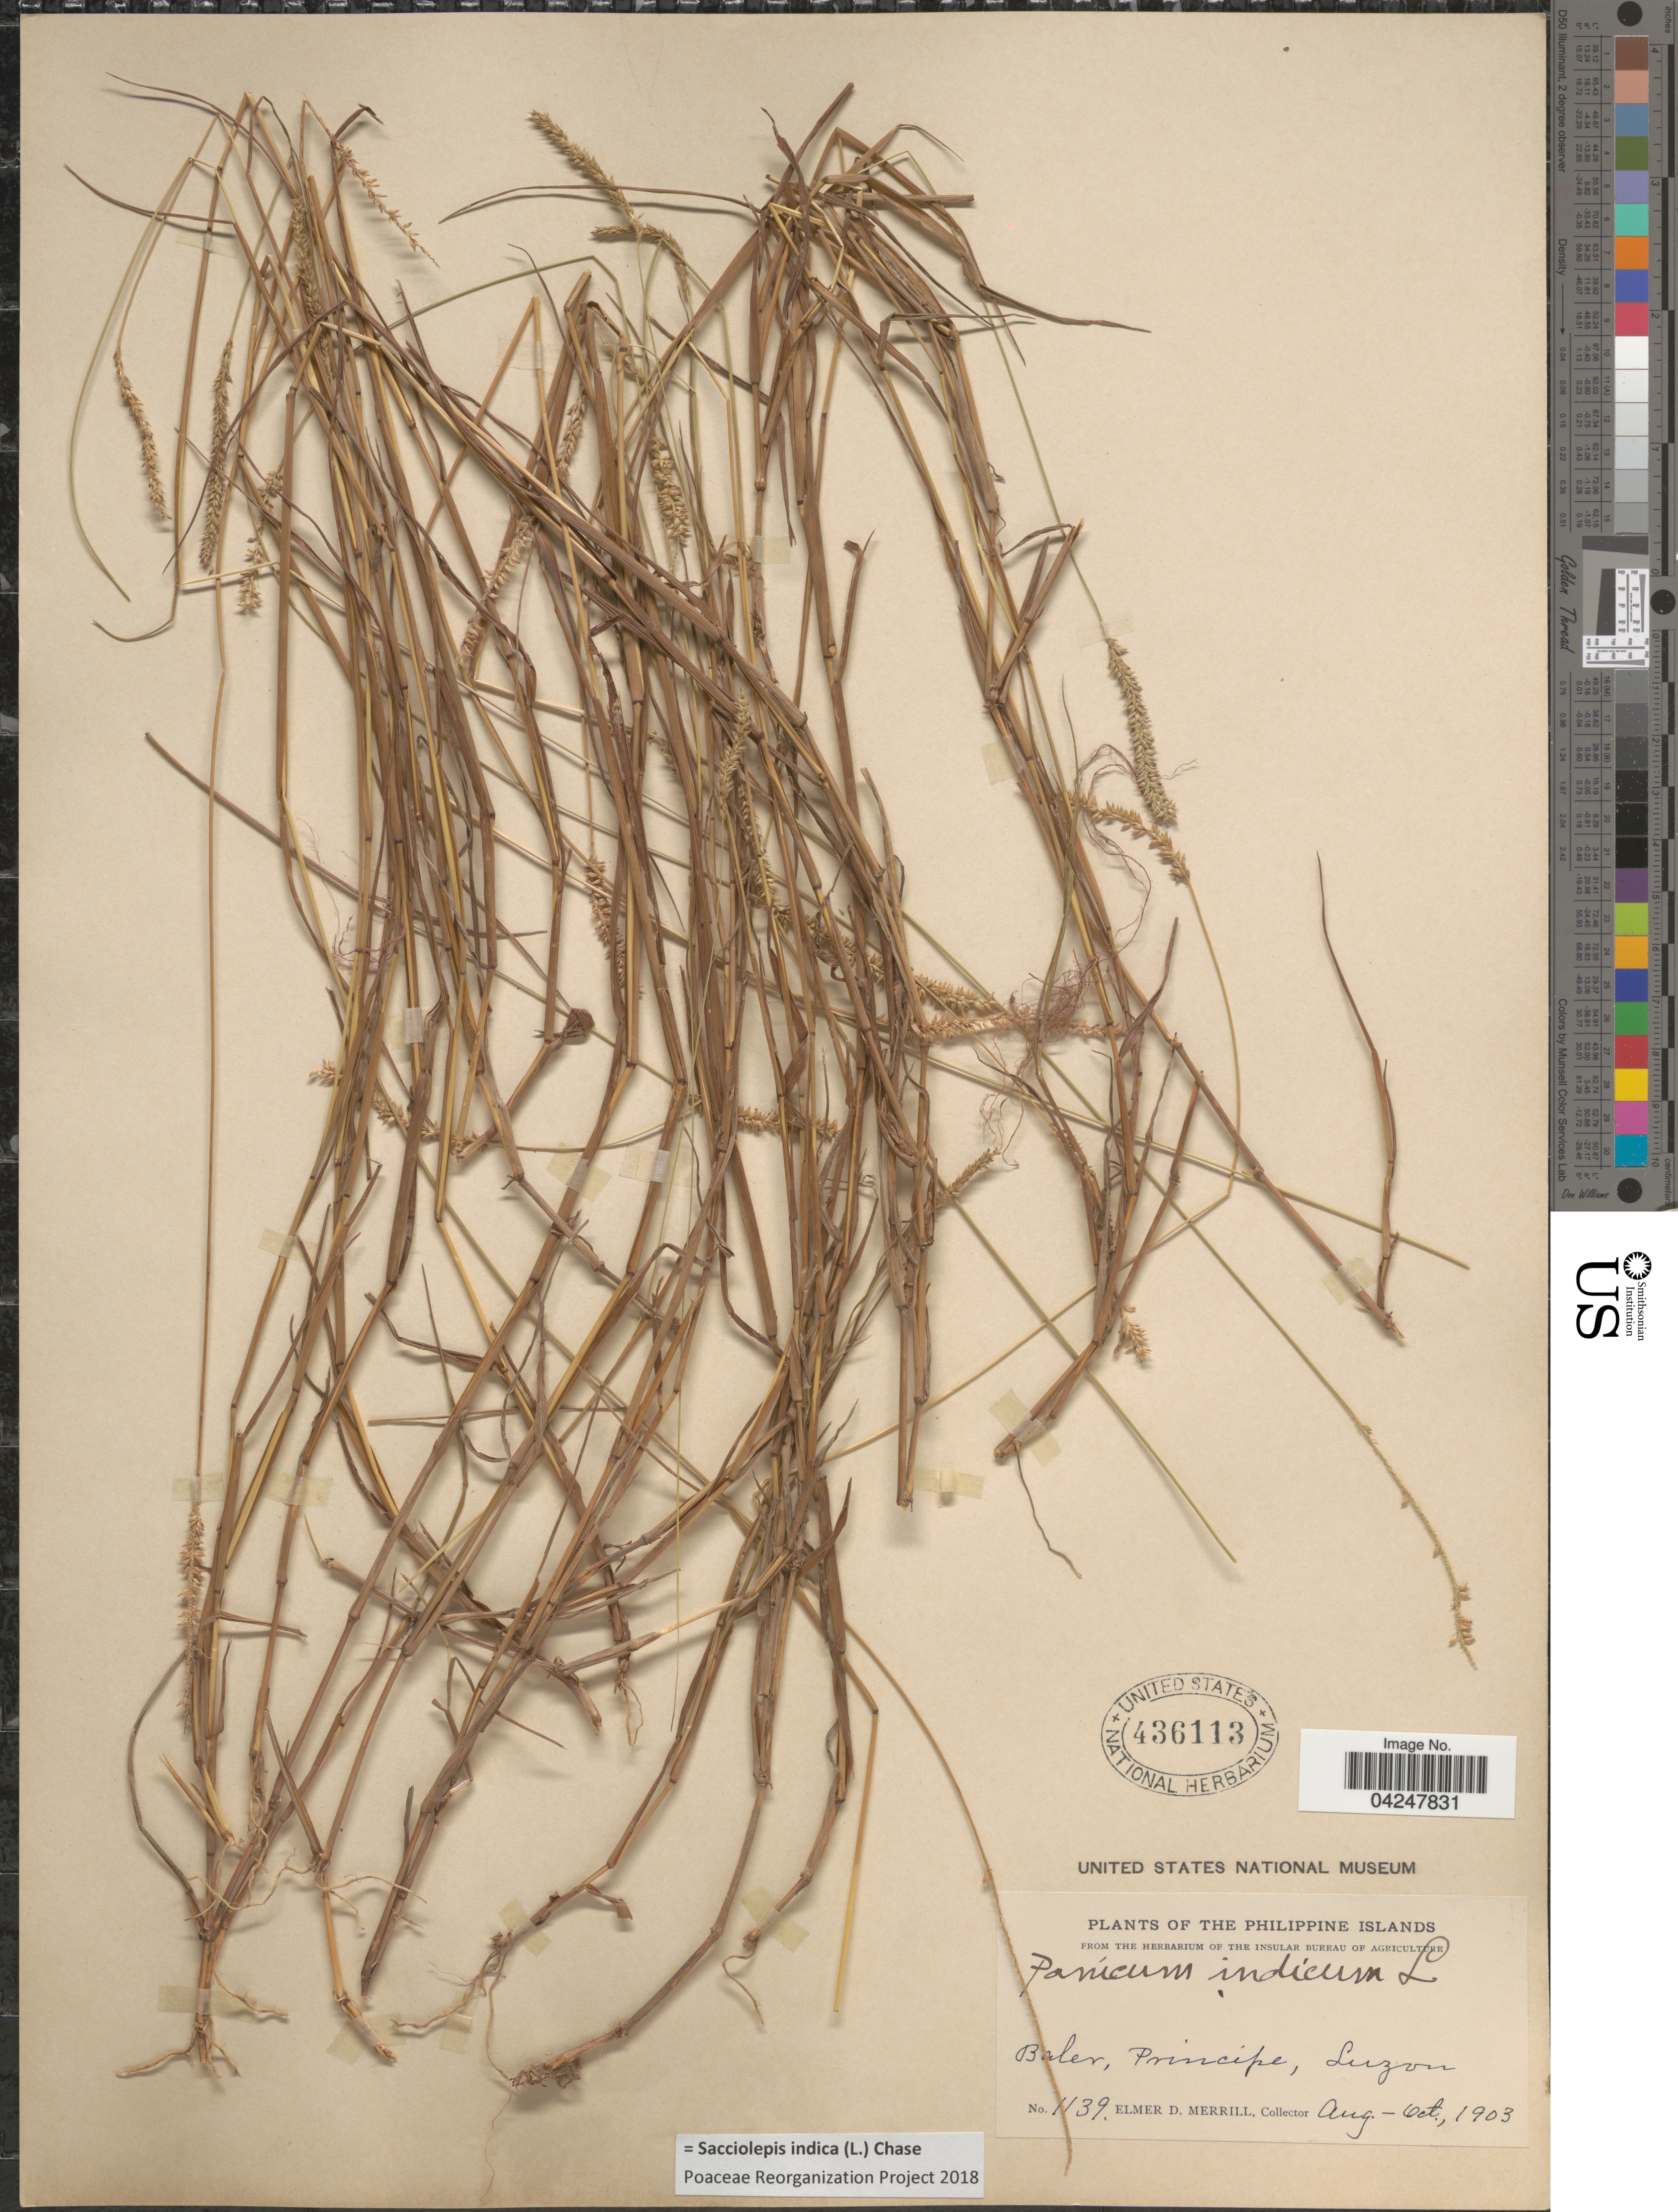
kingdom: Plantae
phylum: Tracheophyta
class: Liliopsida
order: Poales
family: Poaceae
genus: Sacciolepis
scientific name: Sacciolepis indica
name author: (L.) Chase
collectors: E. D. Merrill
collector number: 1139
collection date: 1903-08/1903-10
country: Philippines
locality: Baler, Principe, Luzon.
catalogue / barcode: US 436113